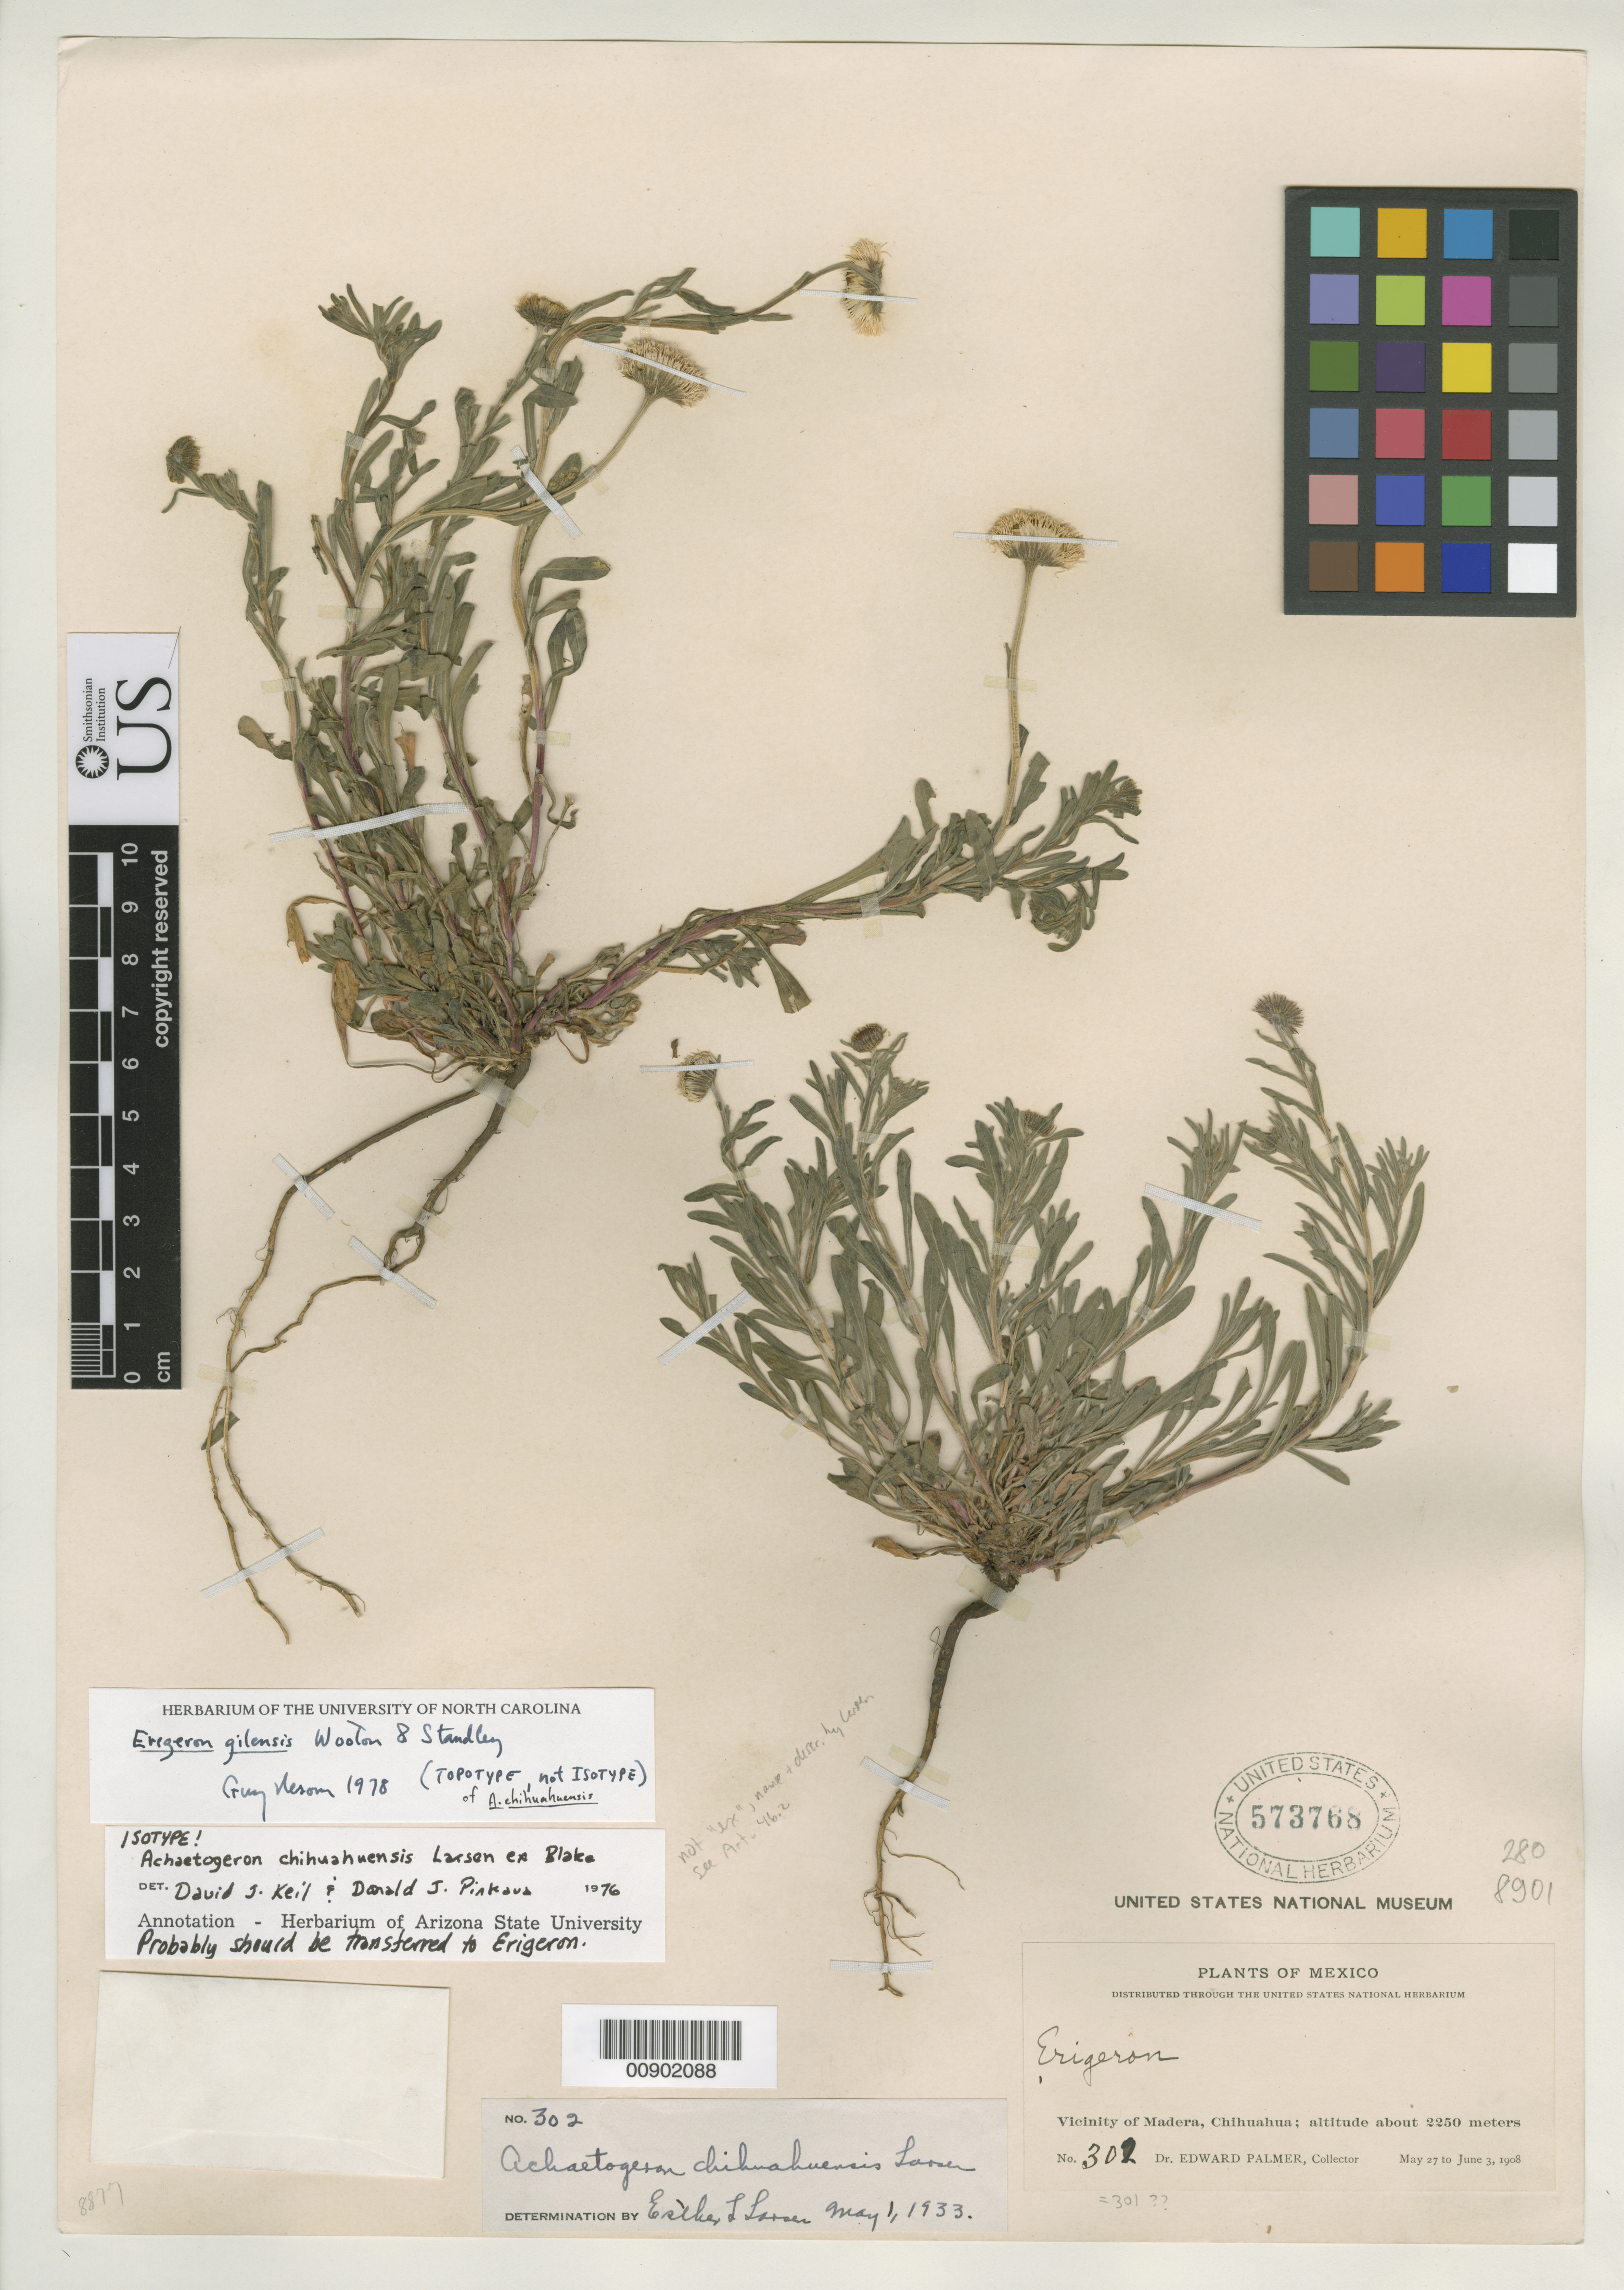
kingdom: Plantae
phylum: Tracheophyta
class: Magnoliopsida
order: Asterales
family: Asteraceae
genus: Achaetogeron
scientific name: Achaetogeron chihuahuensis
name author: Larsen in S.F. Blake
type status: Possible Isotype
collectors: E. Palmer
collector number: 302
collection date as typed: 27 May 1908 to 03 Jun 1908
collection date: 1908-05-27/1908-06-03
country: Mexico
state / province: Chihuahua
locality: Vicinity of Madera.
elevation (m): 2250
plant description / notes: Annotated as Archaetogeron chihuahuaensis "Larsen ex S.F. Blake" but in protologue, name is footnoted "Description contributed from her unpublished revision of this genus by Esther L. Larsen, now Mrs. Kenneth D. Doak" (see Art. 46.2).; Collection number is partially obscured and may be "301", not "302". Annotated "isotype" by Keil & Pinkava (1976), "topotype, not isotype" by Nesom (1978).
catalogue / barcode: US 573768